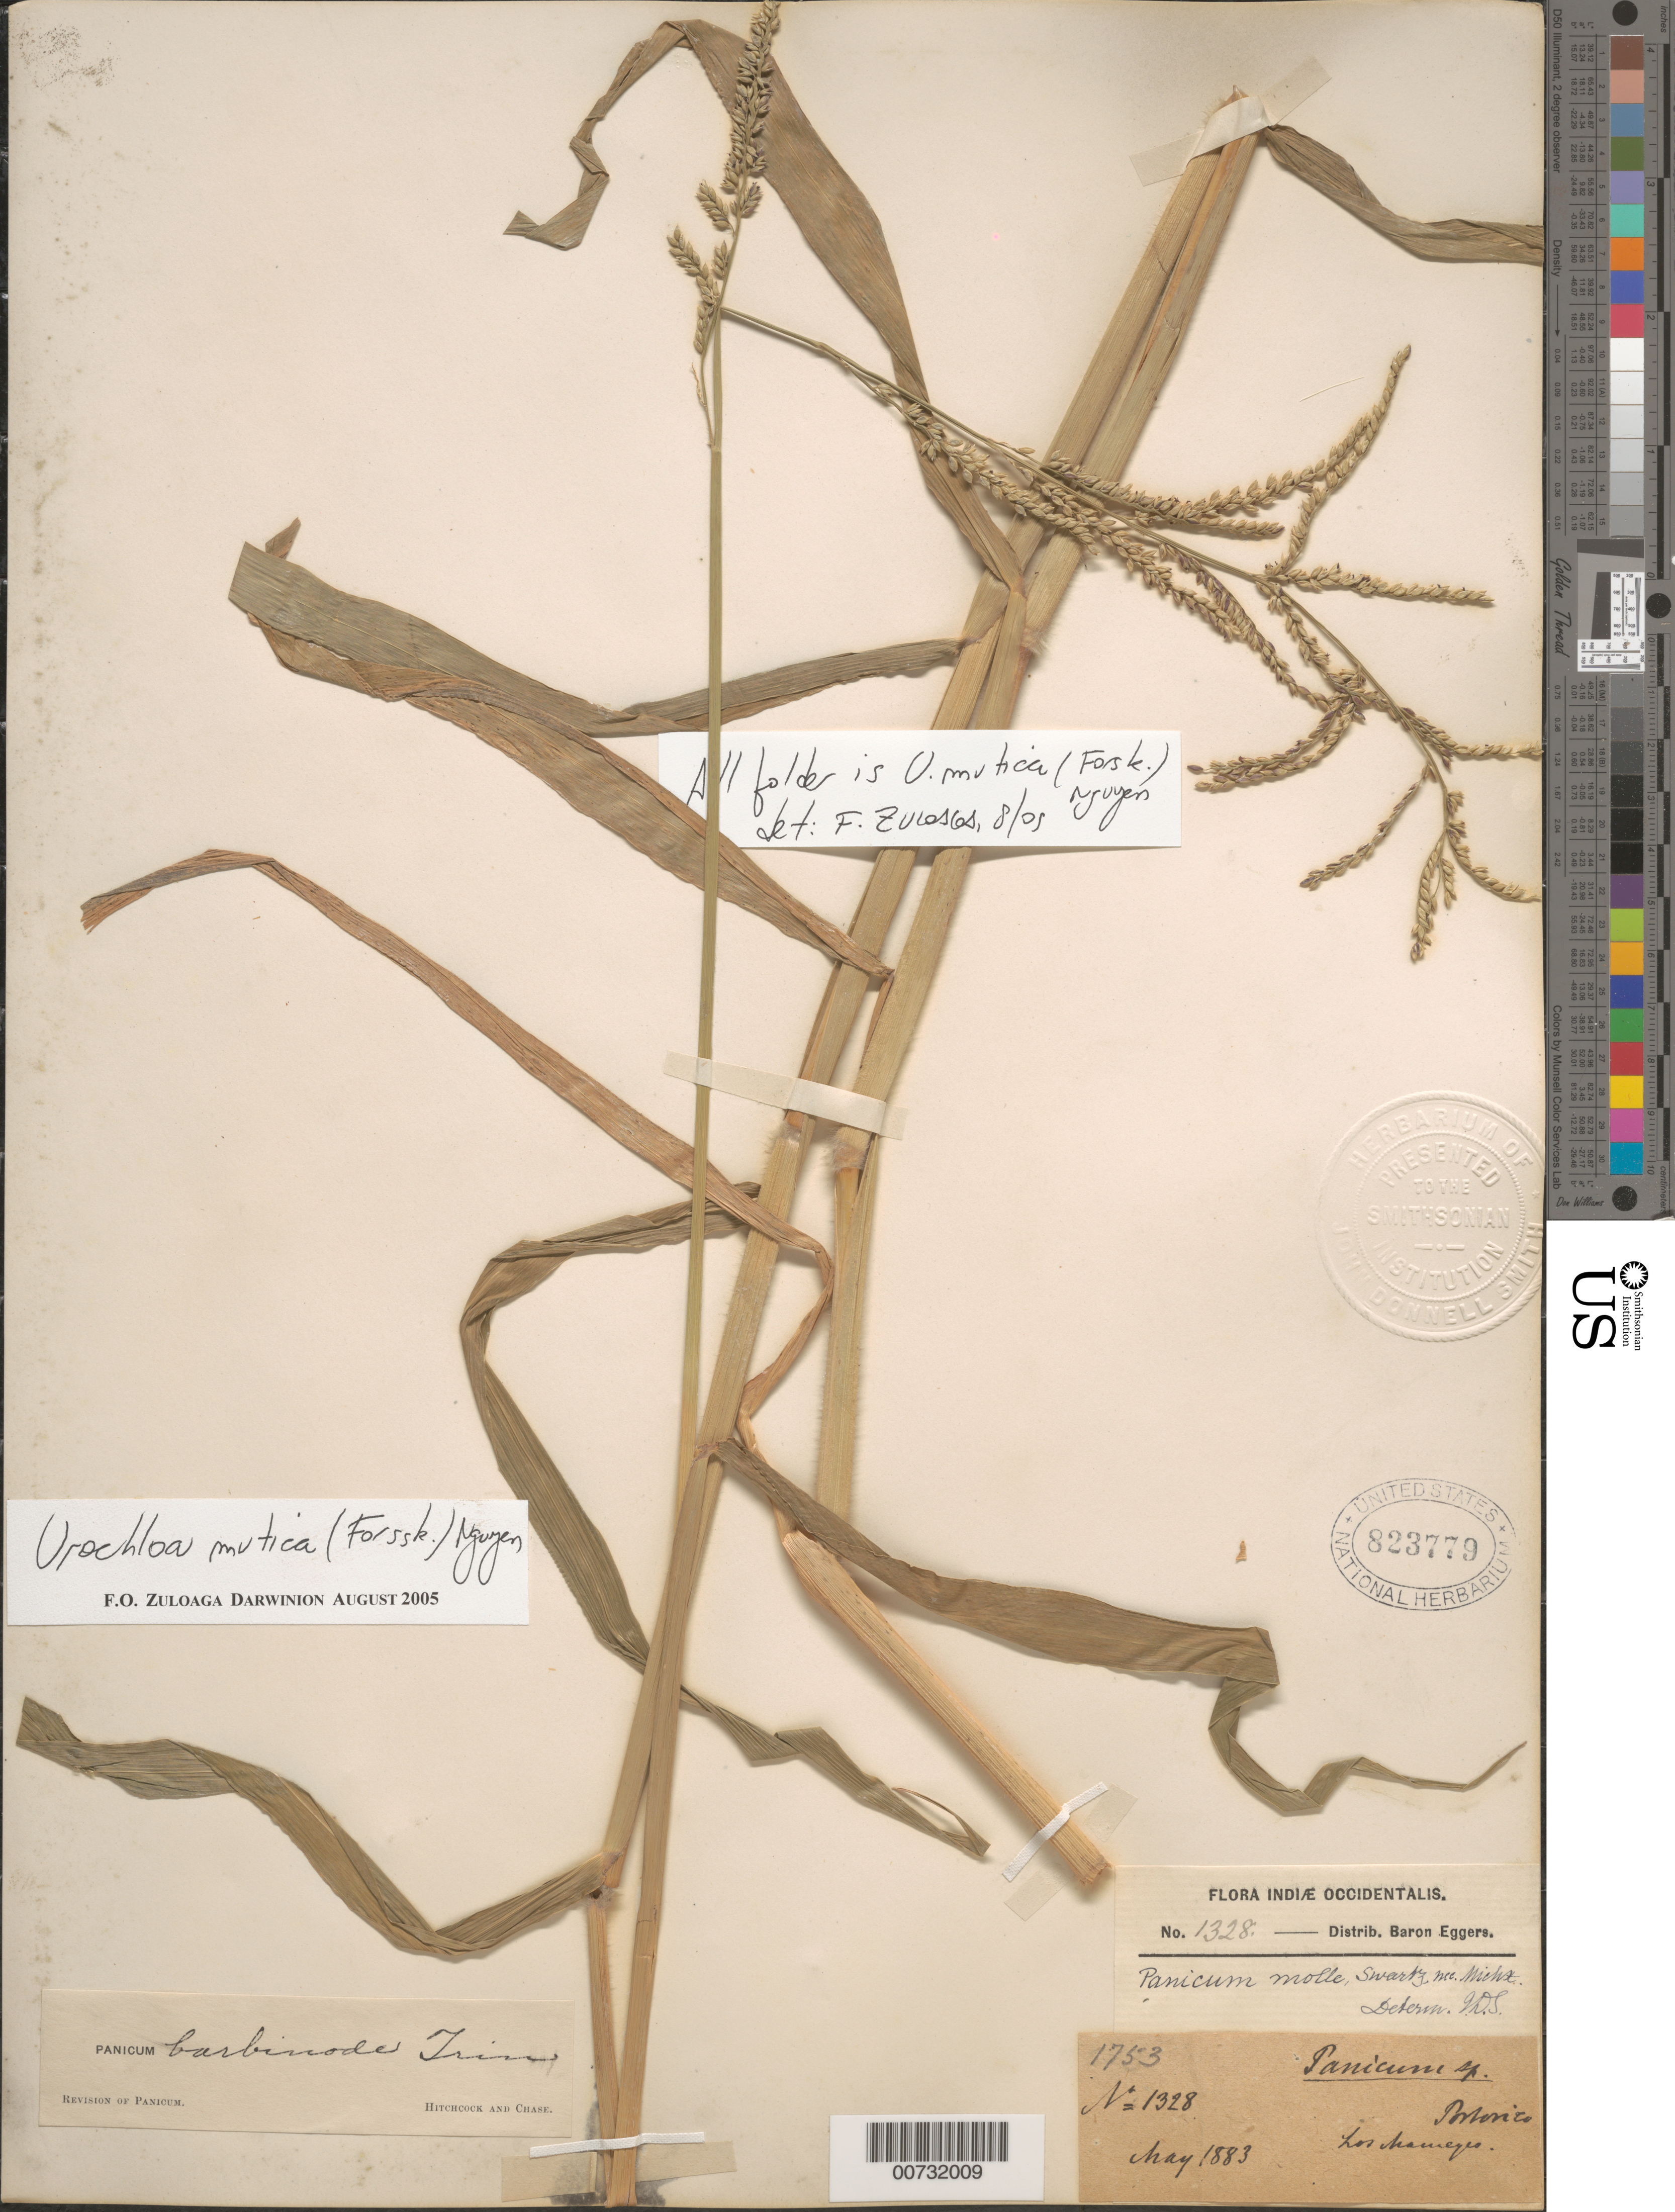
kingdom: Plantae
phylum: Tracheophyta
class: Liliopsida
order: Poales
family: Poaceae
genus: Urochloa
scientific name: Urochloa mutica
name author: (Forssk.) T.Q. Nguyen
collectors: H. F. A. von Eggers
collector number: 1328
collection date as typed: May 1883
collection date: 1883-05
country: Puerto Rico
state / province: Luquillo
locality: Los Mameyes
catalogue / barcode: US 823779